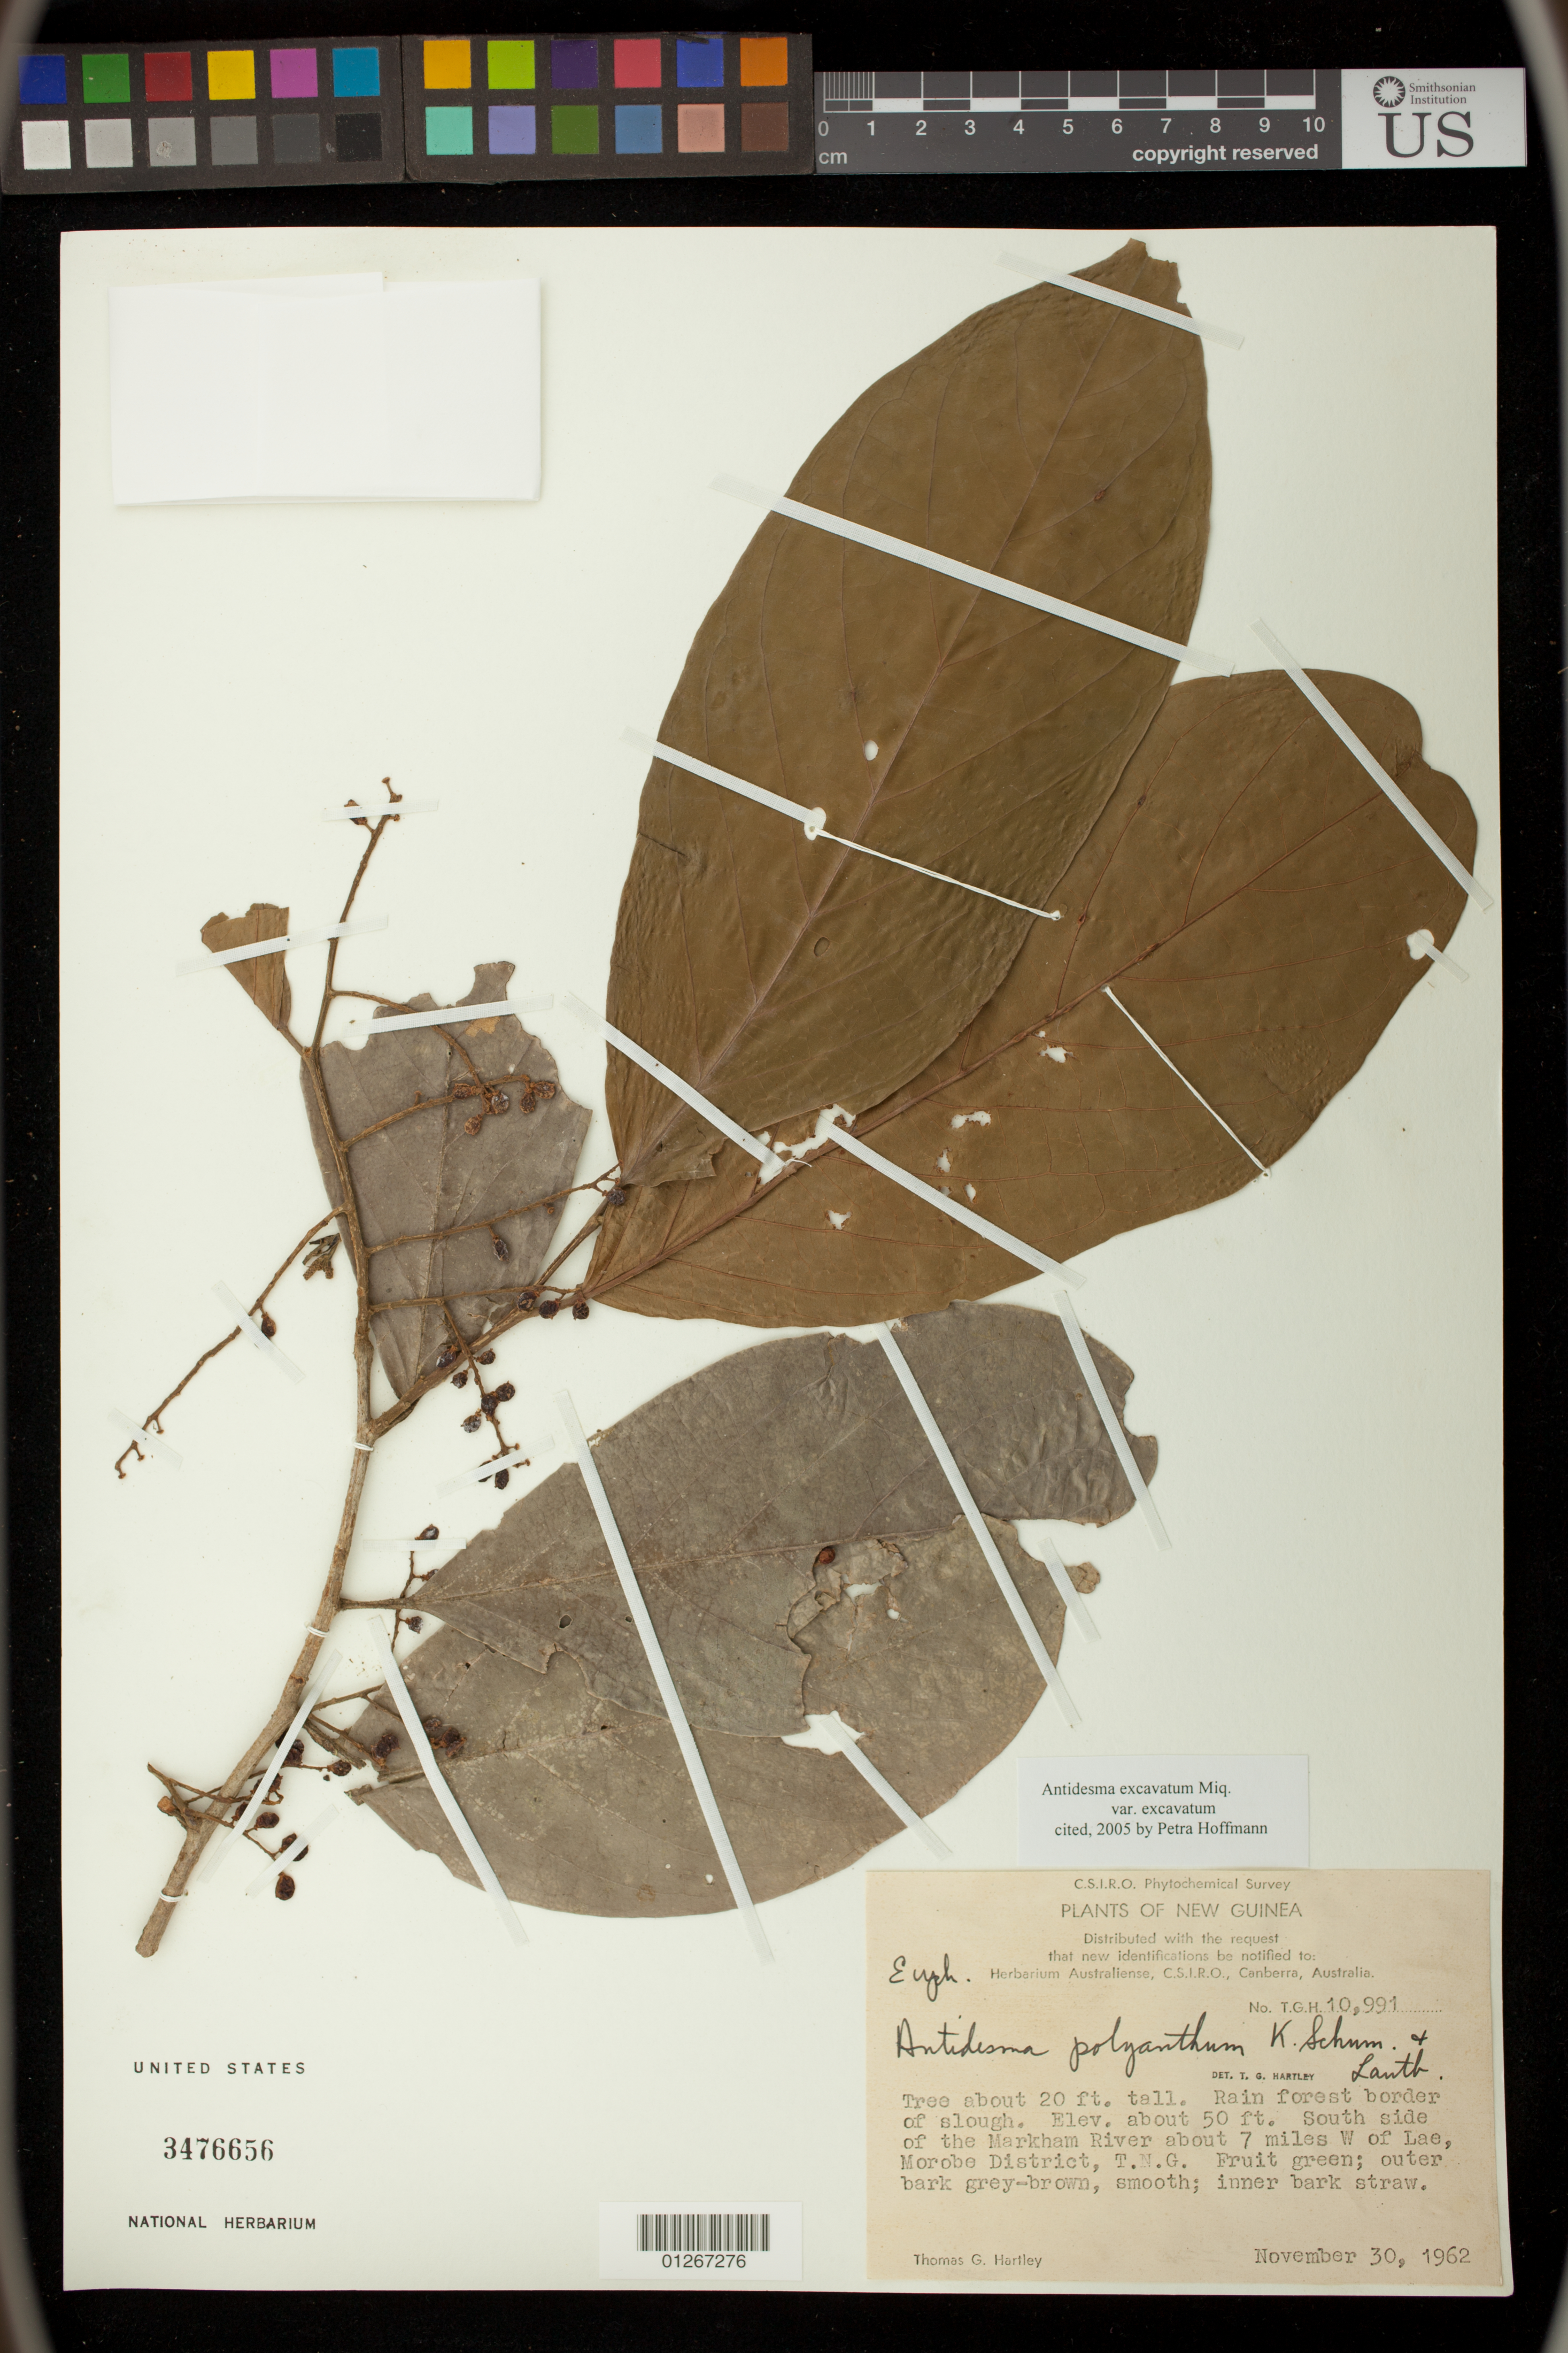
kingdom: Plantae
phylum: Tracheophyta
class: Magnoliopsida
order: Malpighiales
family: Phyllanthaceae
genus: Antidesma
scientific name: Antidesma excavatum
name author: Miq.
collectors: T. G. Hartley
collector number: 10991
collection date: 1962-11-30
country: Papua New Guinea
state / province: Morobe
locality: South side of the Markham River about 7 miles W of Lae, T.N.G.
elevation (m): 15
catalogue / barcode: US 3476656